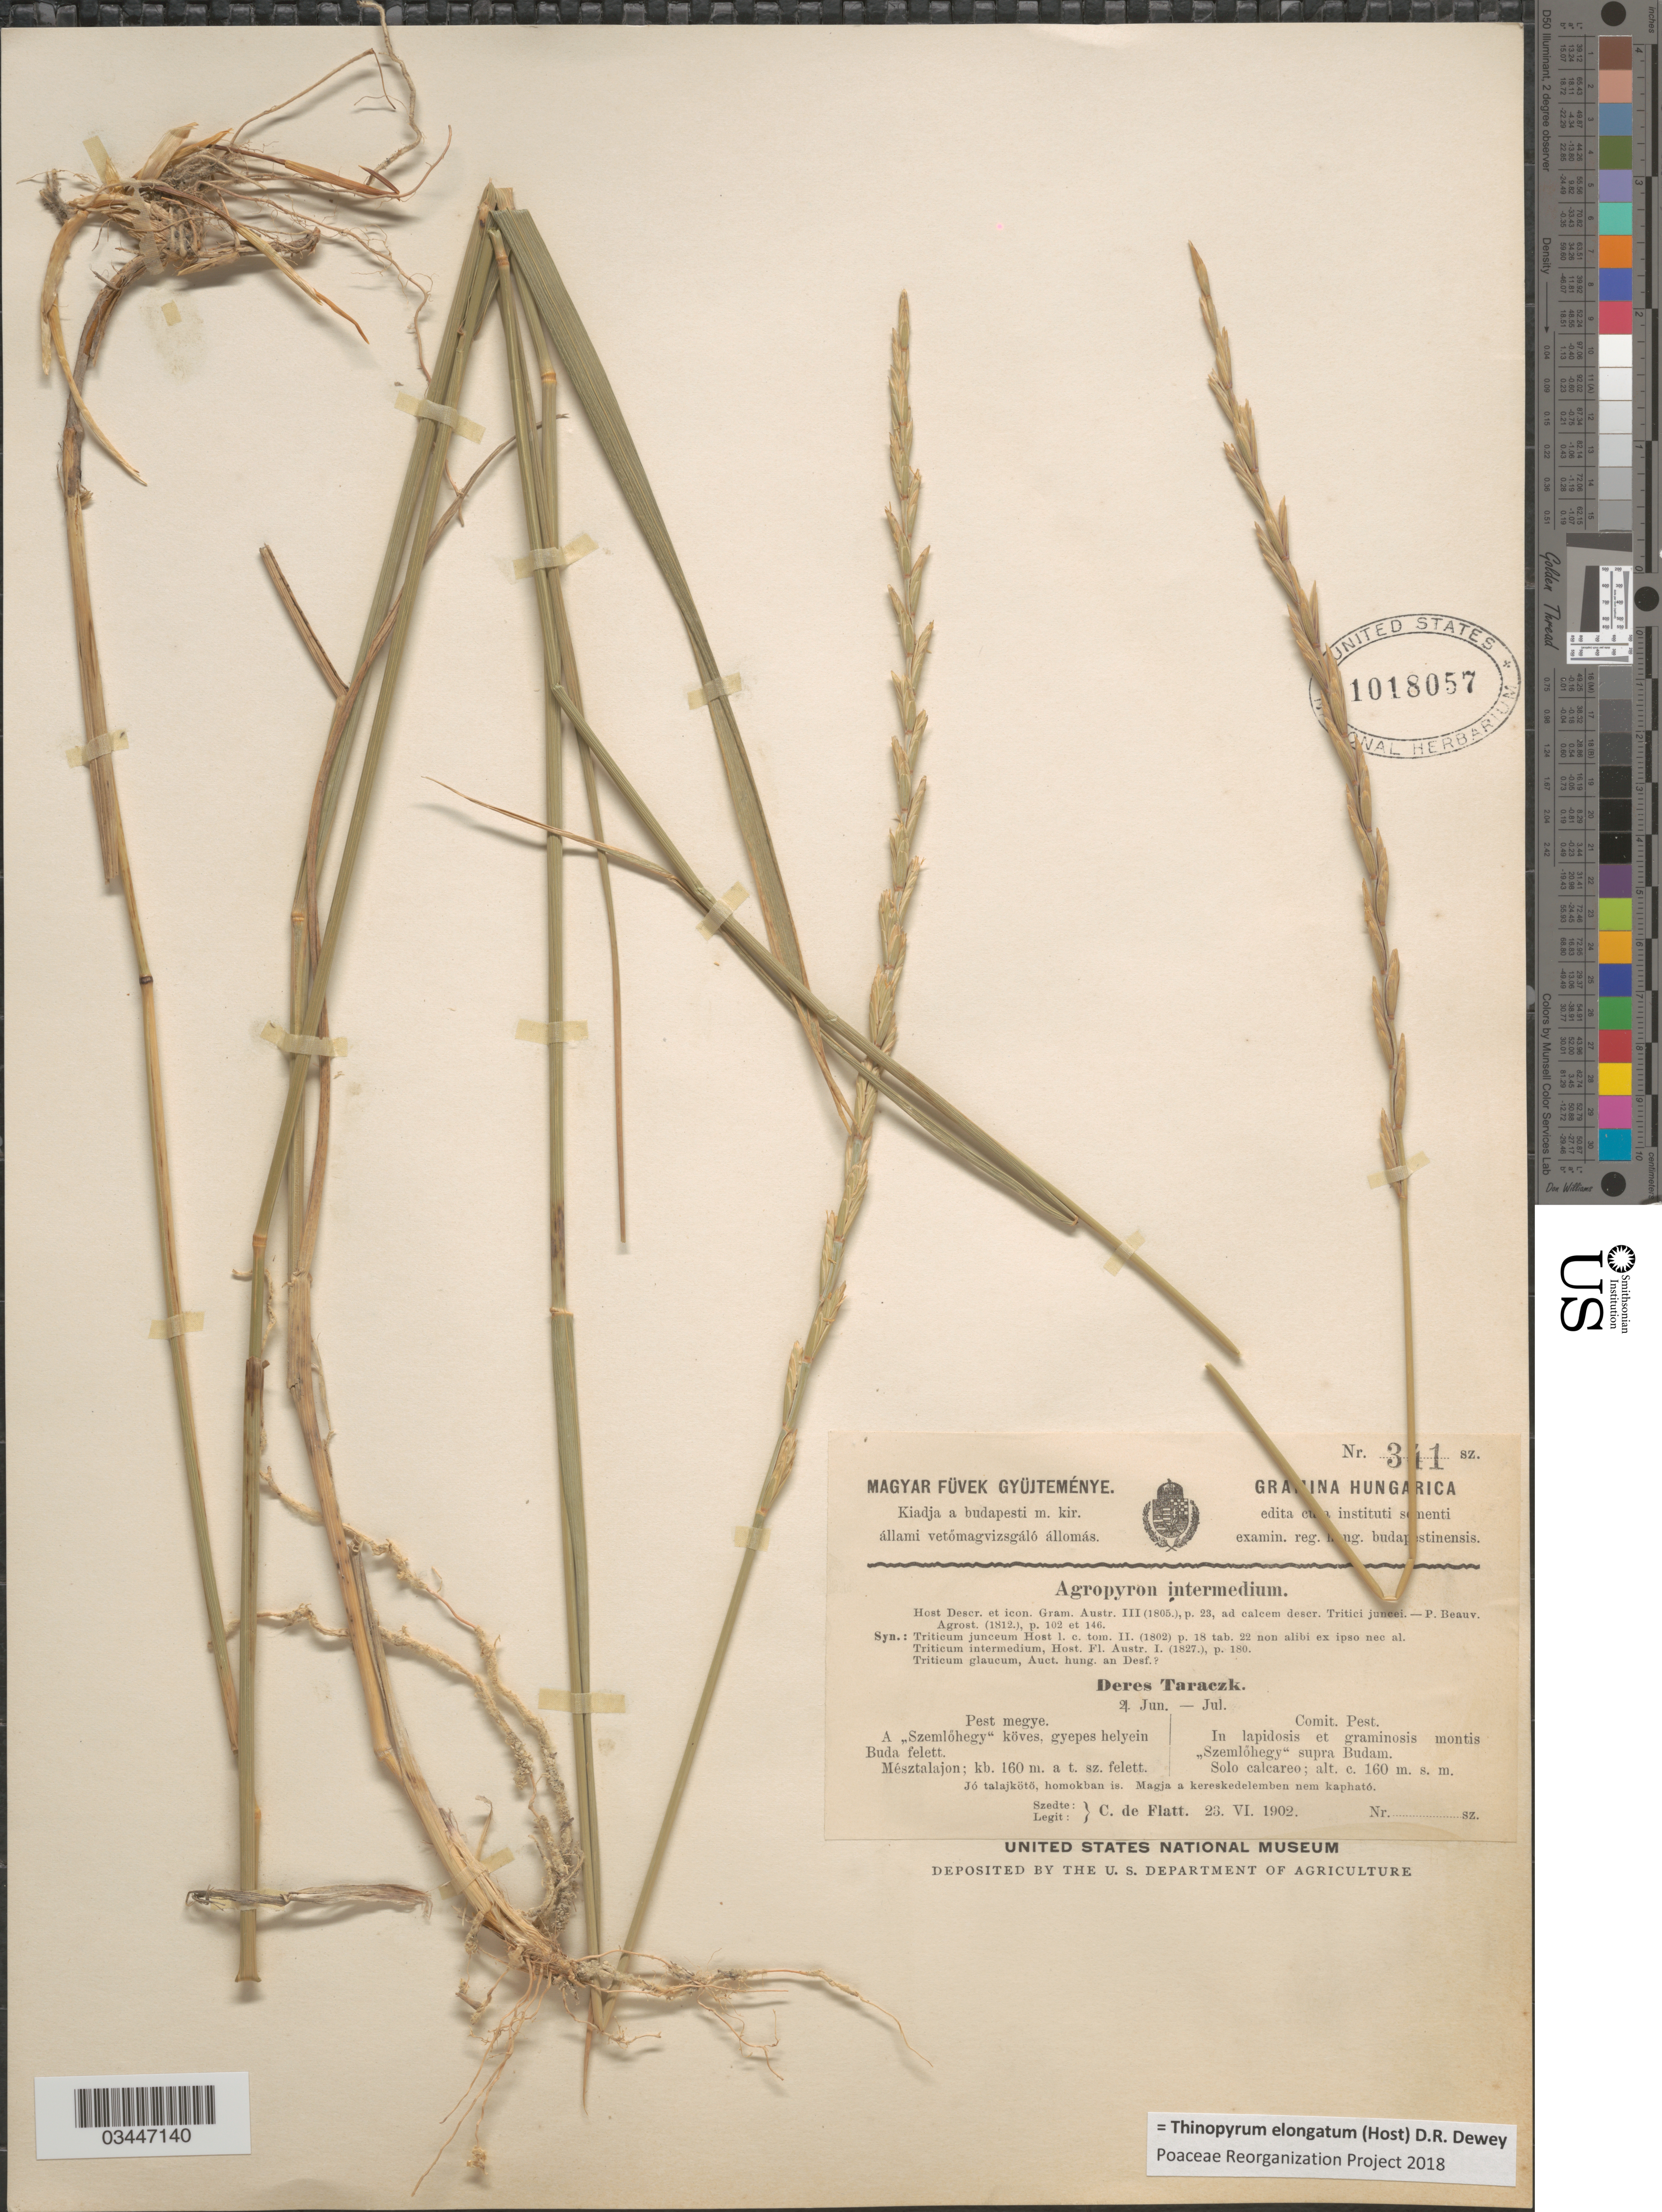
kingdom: Plantae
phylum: Tracheophyta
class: Liliopsida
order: Poales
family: Poaceae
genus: Thinopyrum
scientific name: Thinopyrum elongatum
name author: (Host) Barkworth & Dewey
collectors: C. de Flatt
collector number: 3!1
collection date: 1902-06-23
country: Hungary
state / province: Pest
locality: Hungarica. Comit. Pest. In lapidosis et graminosis montis "Szemlöhegy" supra Budam. Solo calcareo.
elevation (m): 160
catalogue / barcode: US 1018057